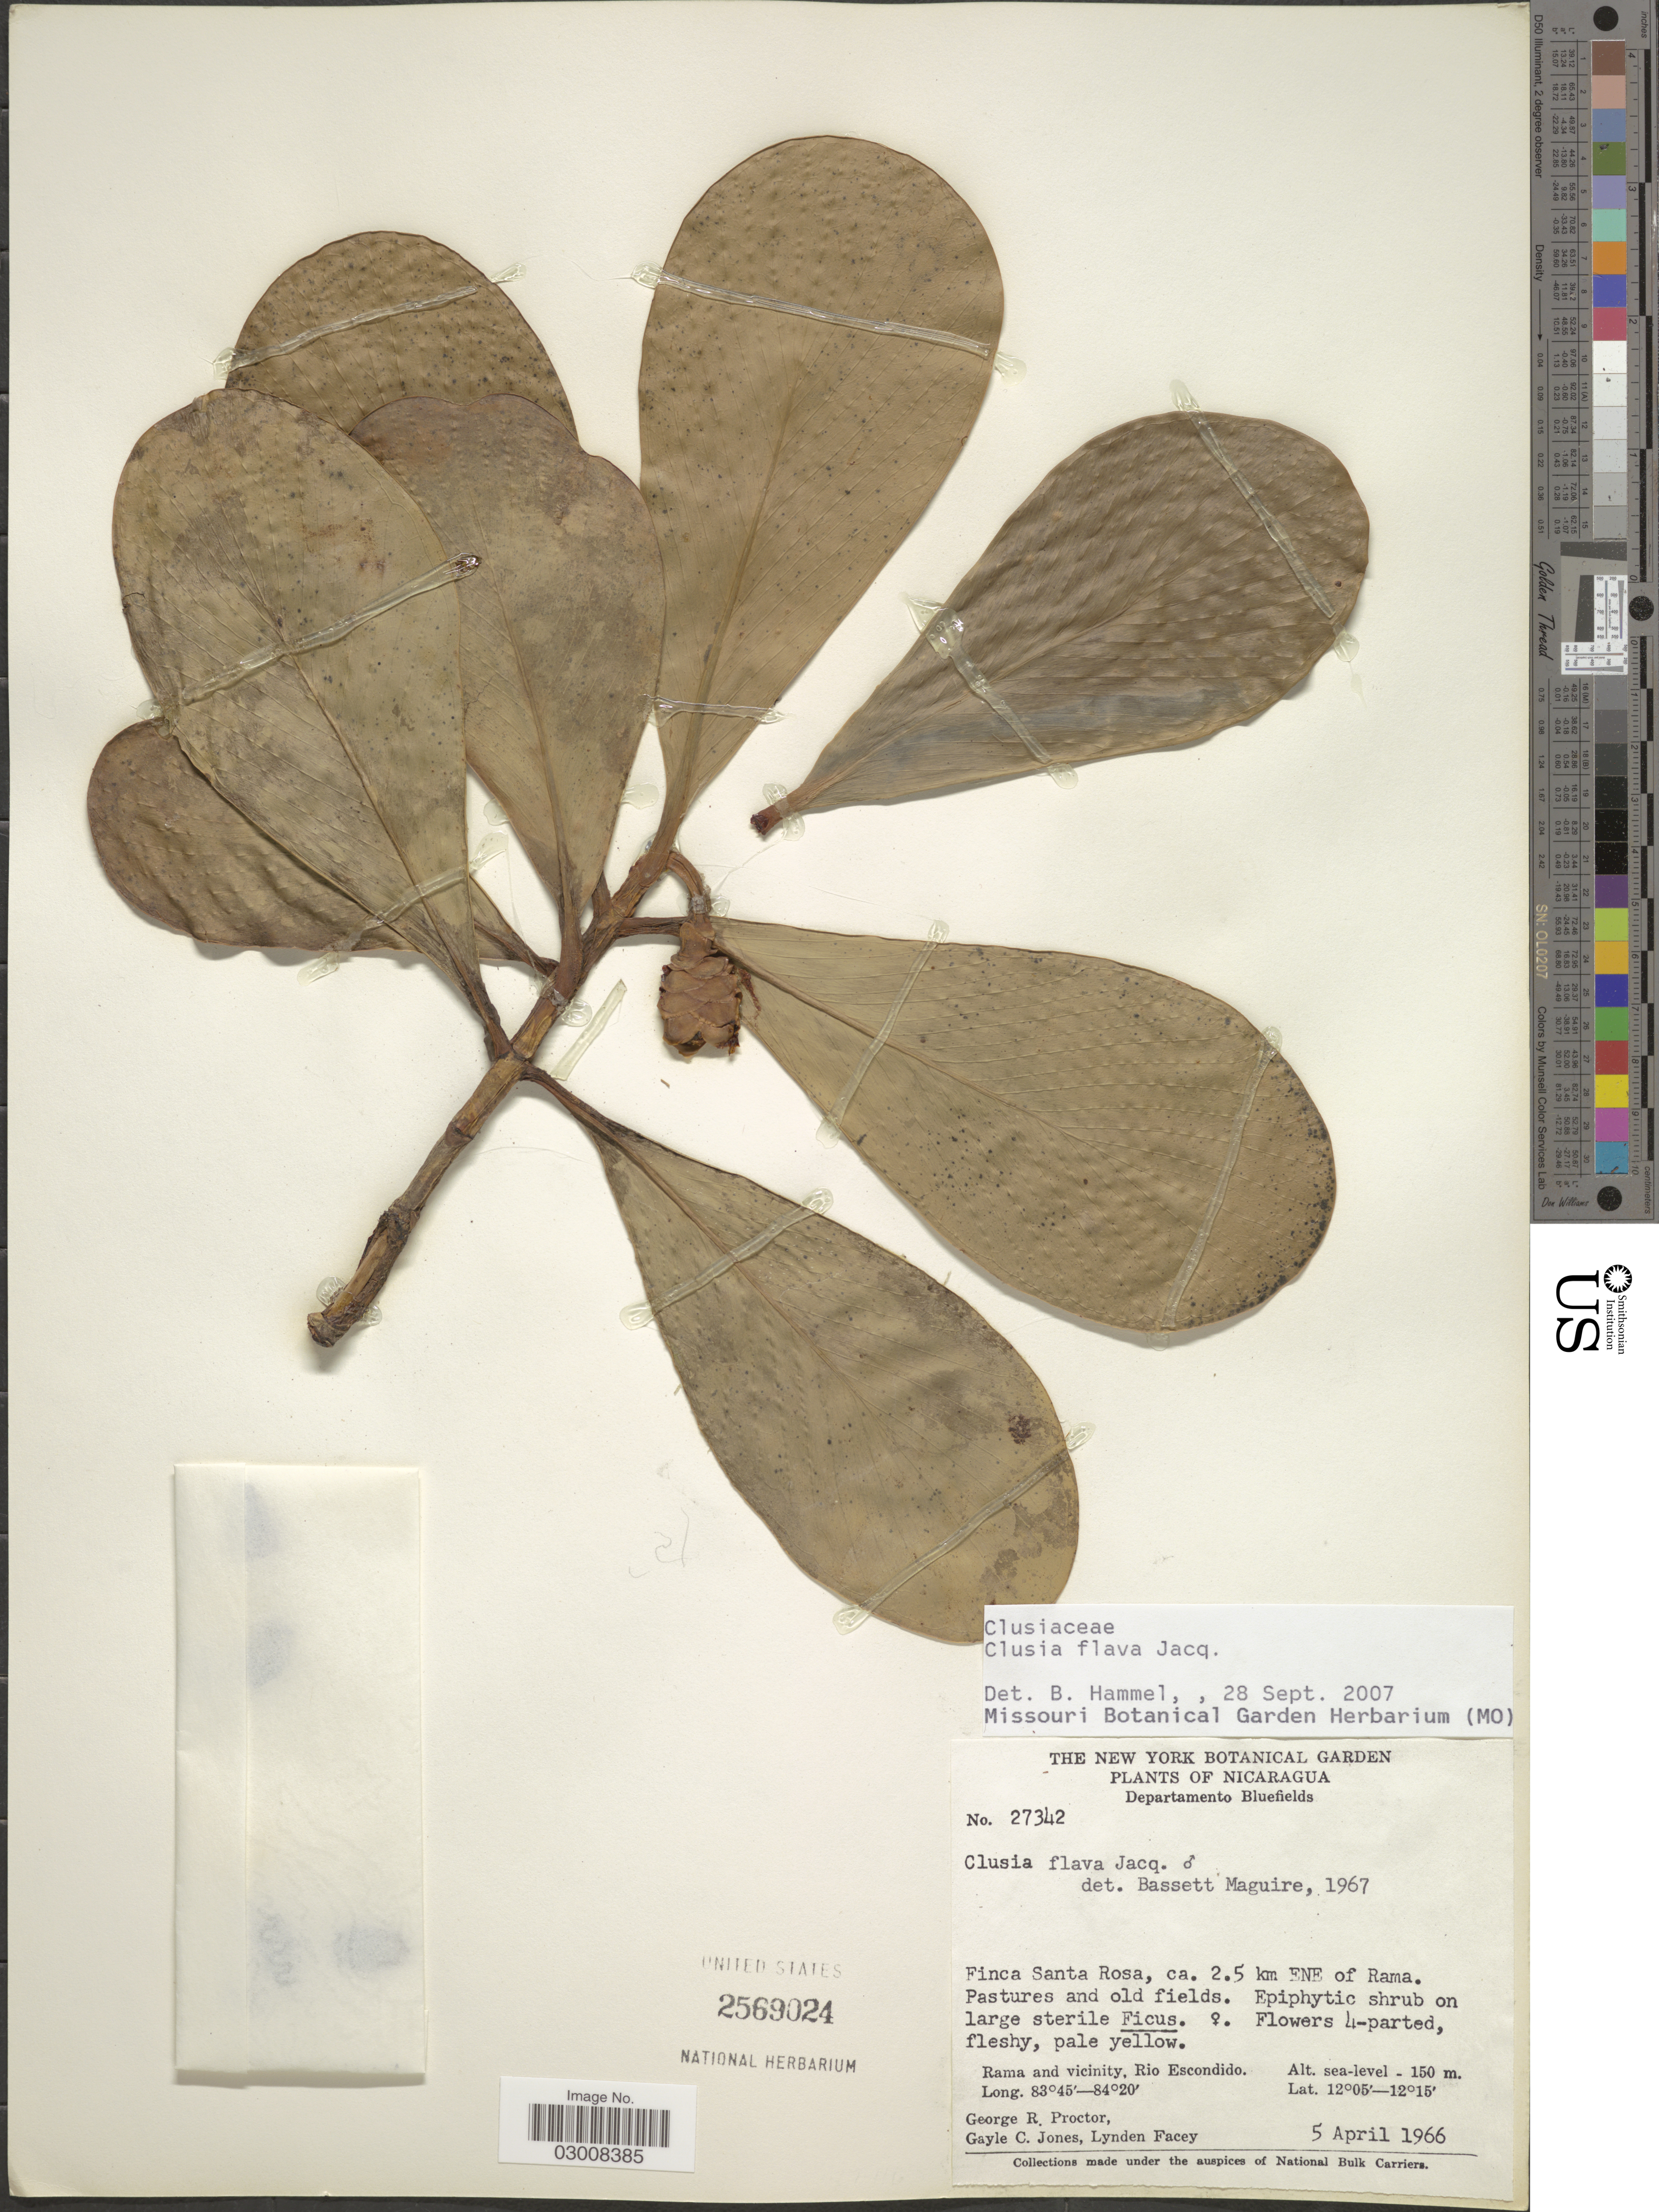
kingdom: Plantae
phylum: Tracheophyta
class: Magnoliopsida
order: Malpighiales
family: Clusiaceae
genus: Clusia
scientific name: Clusia flava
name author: Jacq.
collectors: G. Proctor, G. C. Jones & L. Facey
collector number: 27342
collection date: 1966-04-05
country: Nicaragua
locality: Departamento Bluefields, Finca Santa Rosa, ca. 2.5 km ENE of Rama. Rama and vicinity, Rio Escondido.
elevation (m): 0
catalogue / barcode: US 2569024